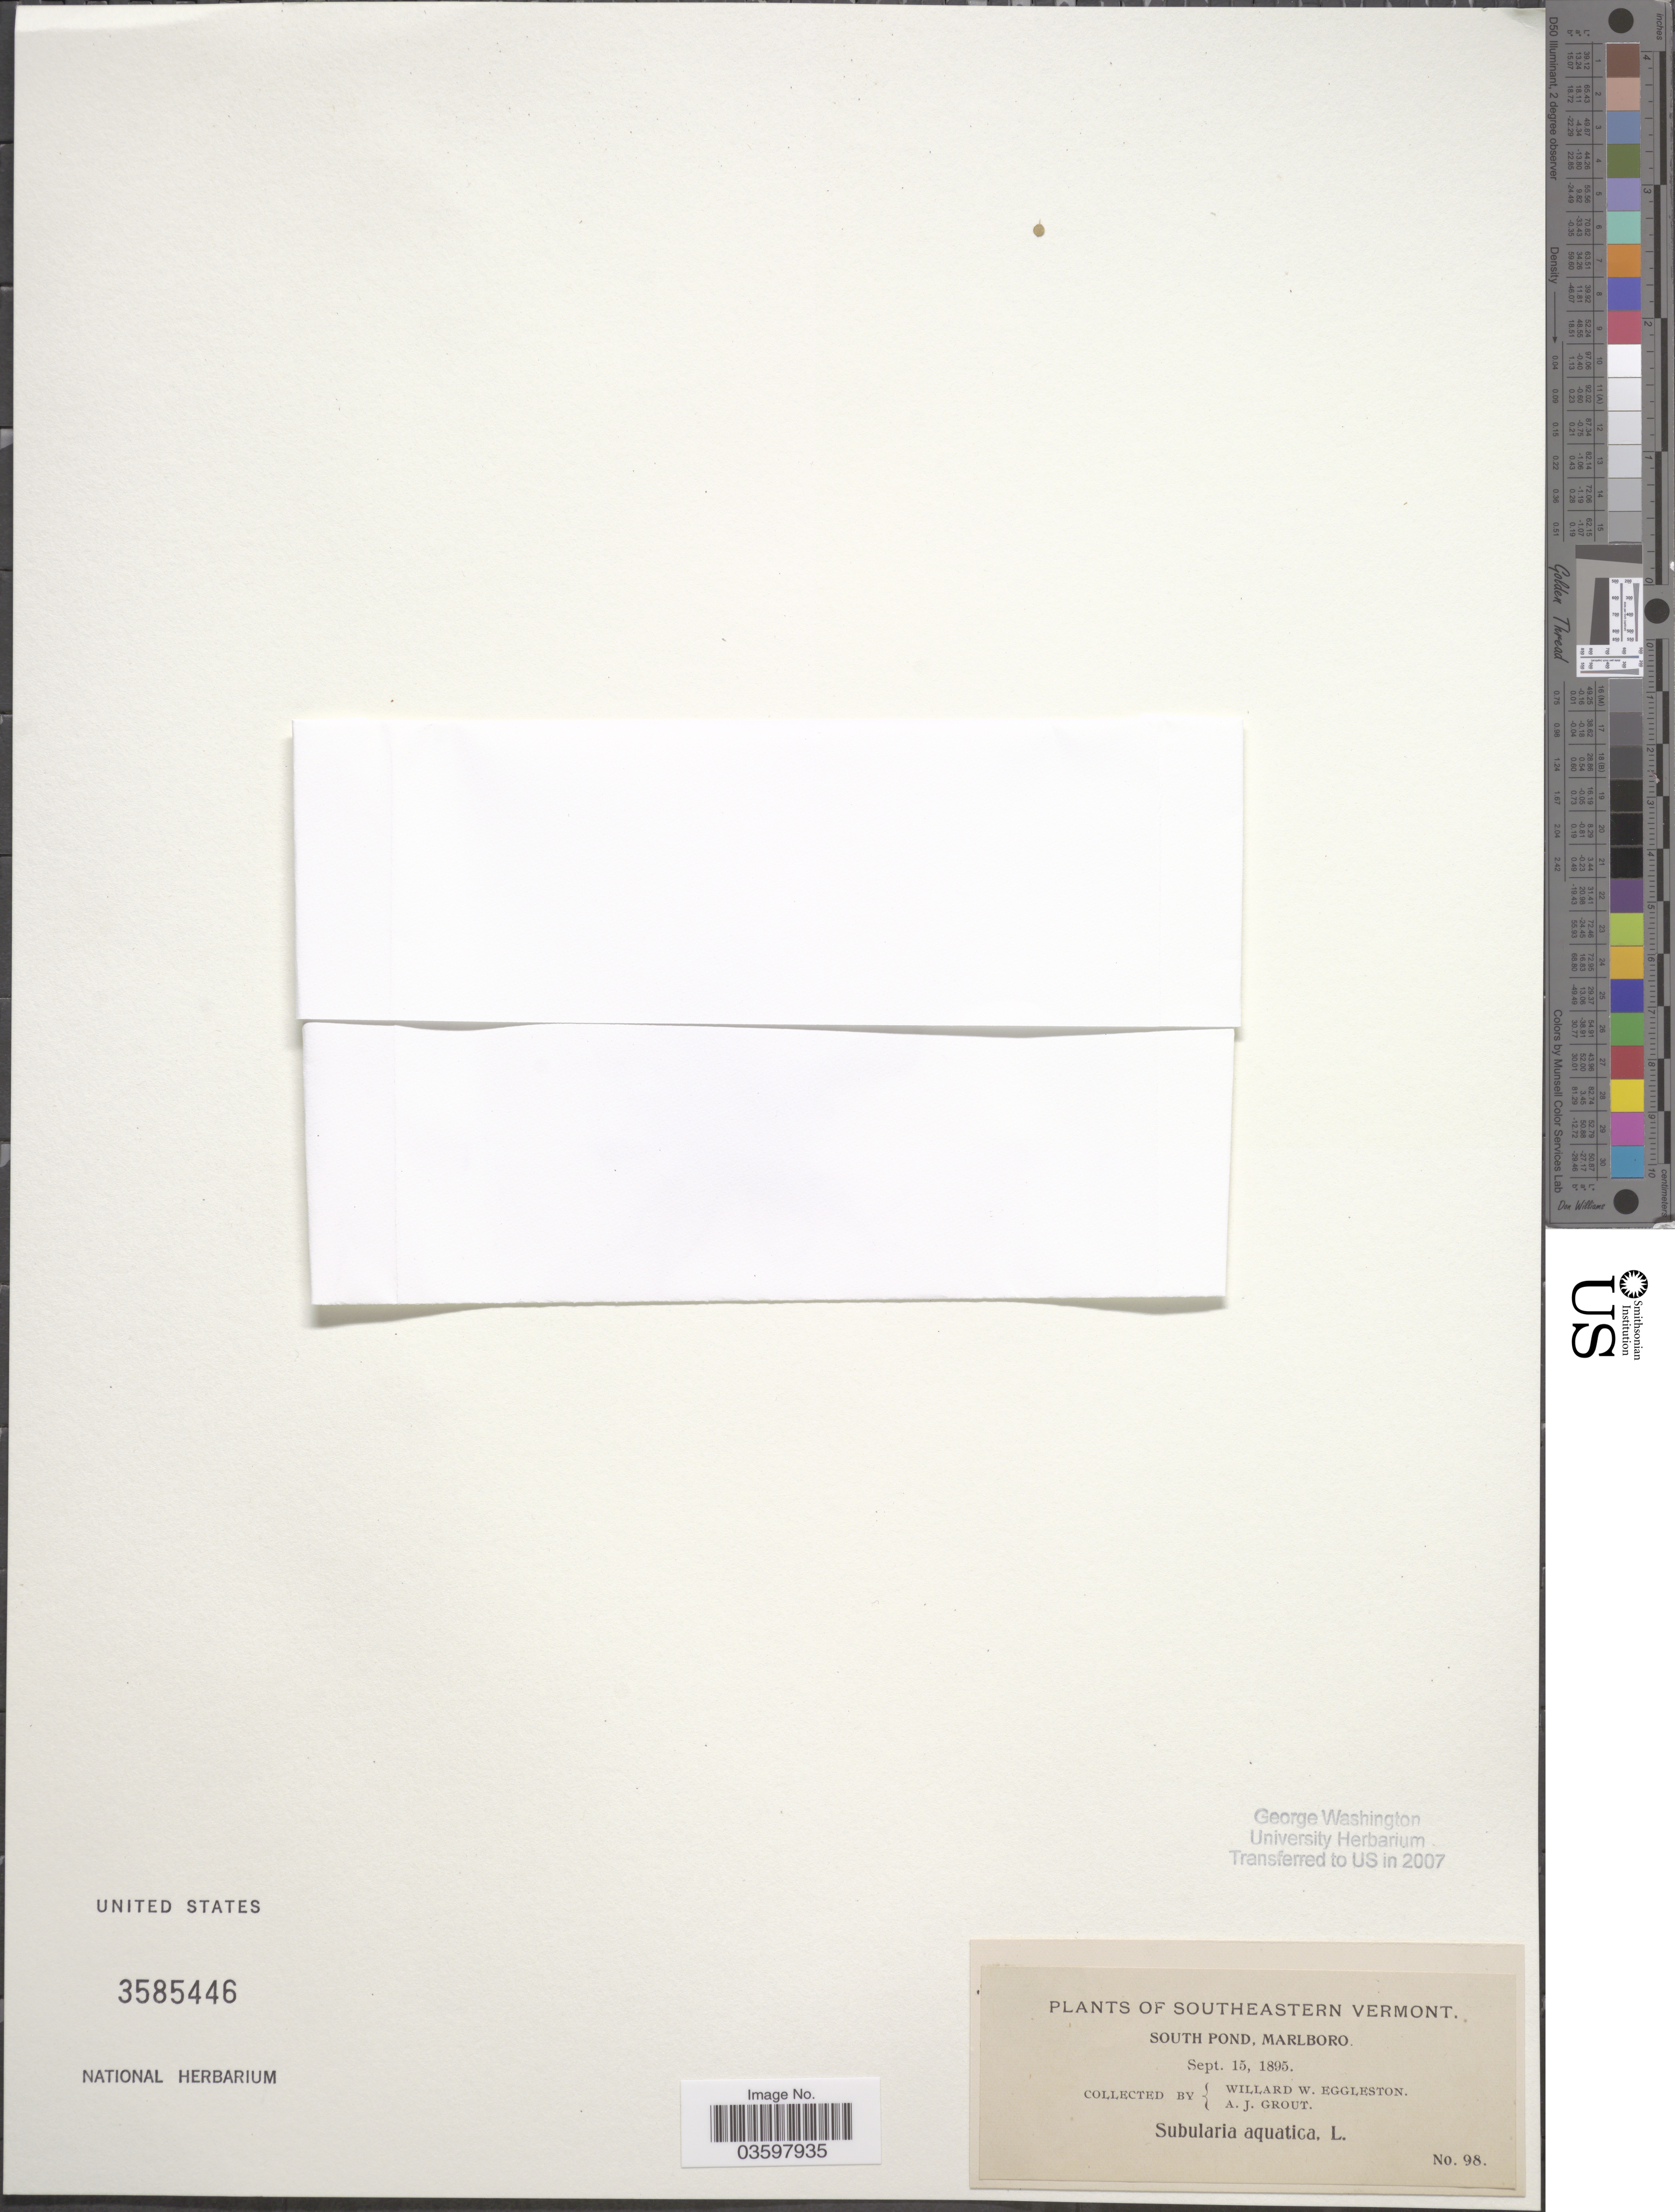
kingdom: Plantae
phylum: Tracheophyta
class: Magnoliopsida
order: Brassicales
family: Brassicaceae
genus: Subularia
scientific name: Subularia aquatica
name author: L.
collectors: W. W. Eggleston & A. J. Grout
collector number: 98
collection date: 1895-09-15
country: United States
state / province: Vermont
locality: Southeastern Vermont. South Pond, Marlboro.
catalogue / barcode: US 3585446